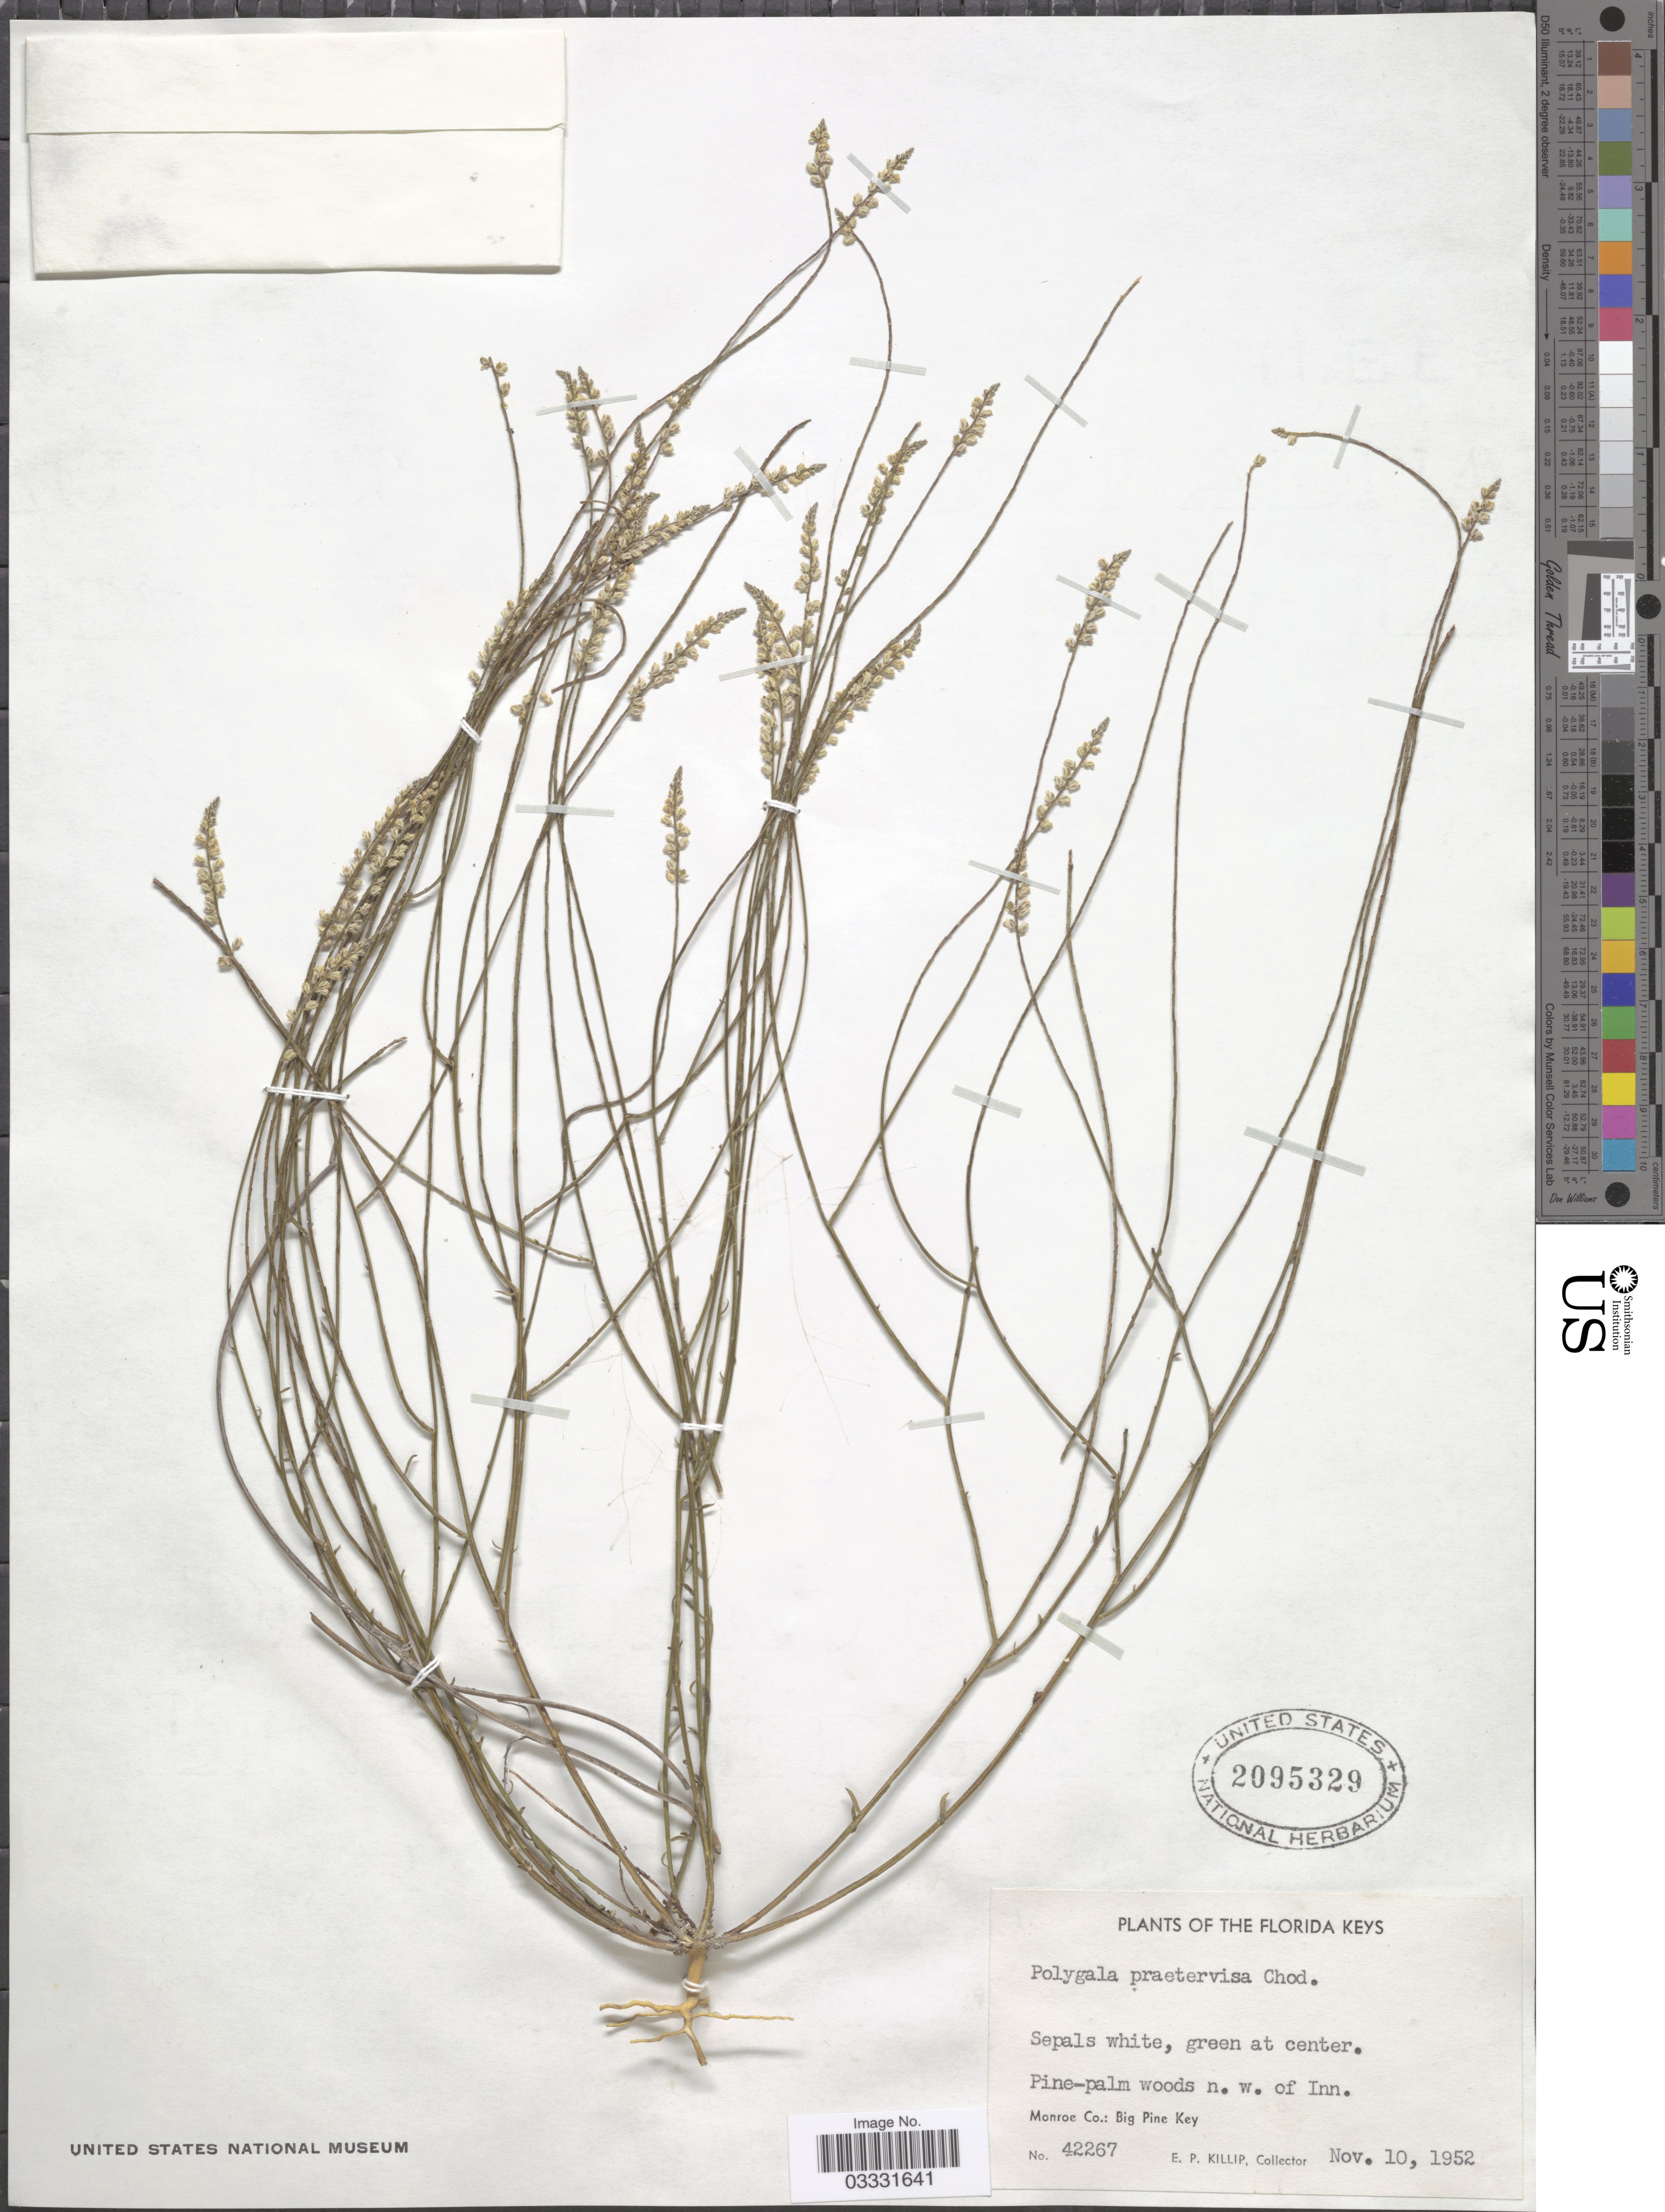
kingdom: Plantae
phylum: Tracheophyta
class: Magnoliopsida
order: Fabales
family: Polygalaceae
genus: Polygala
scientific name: Polygala praetervisa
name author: Chodat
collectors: E. P. Killip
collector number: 42267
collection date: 1952-11-10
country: United States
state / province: Florida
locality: Florida Keys. Pine-palm woods n. w. of Inn. Monroe Co.: Big Pine Key.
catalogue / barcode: US 2095329